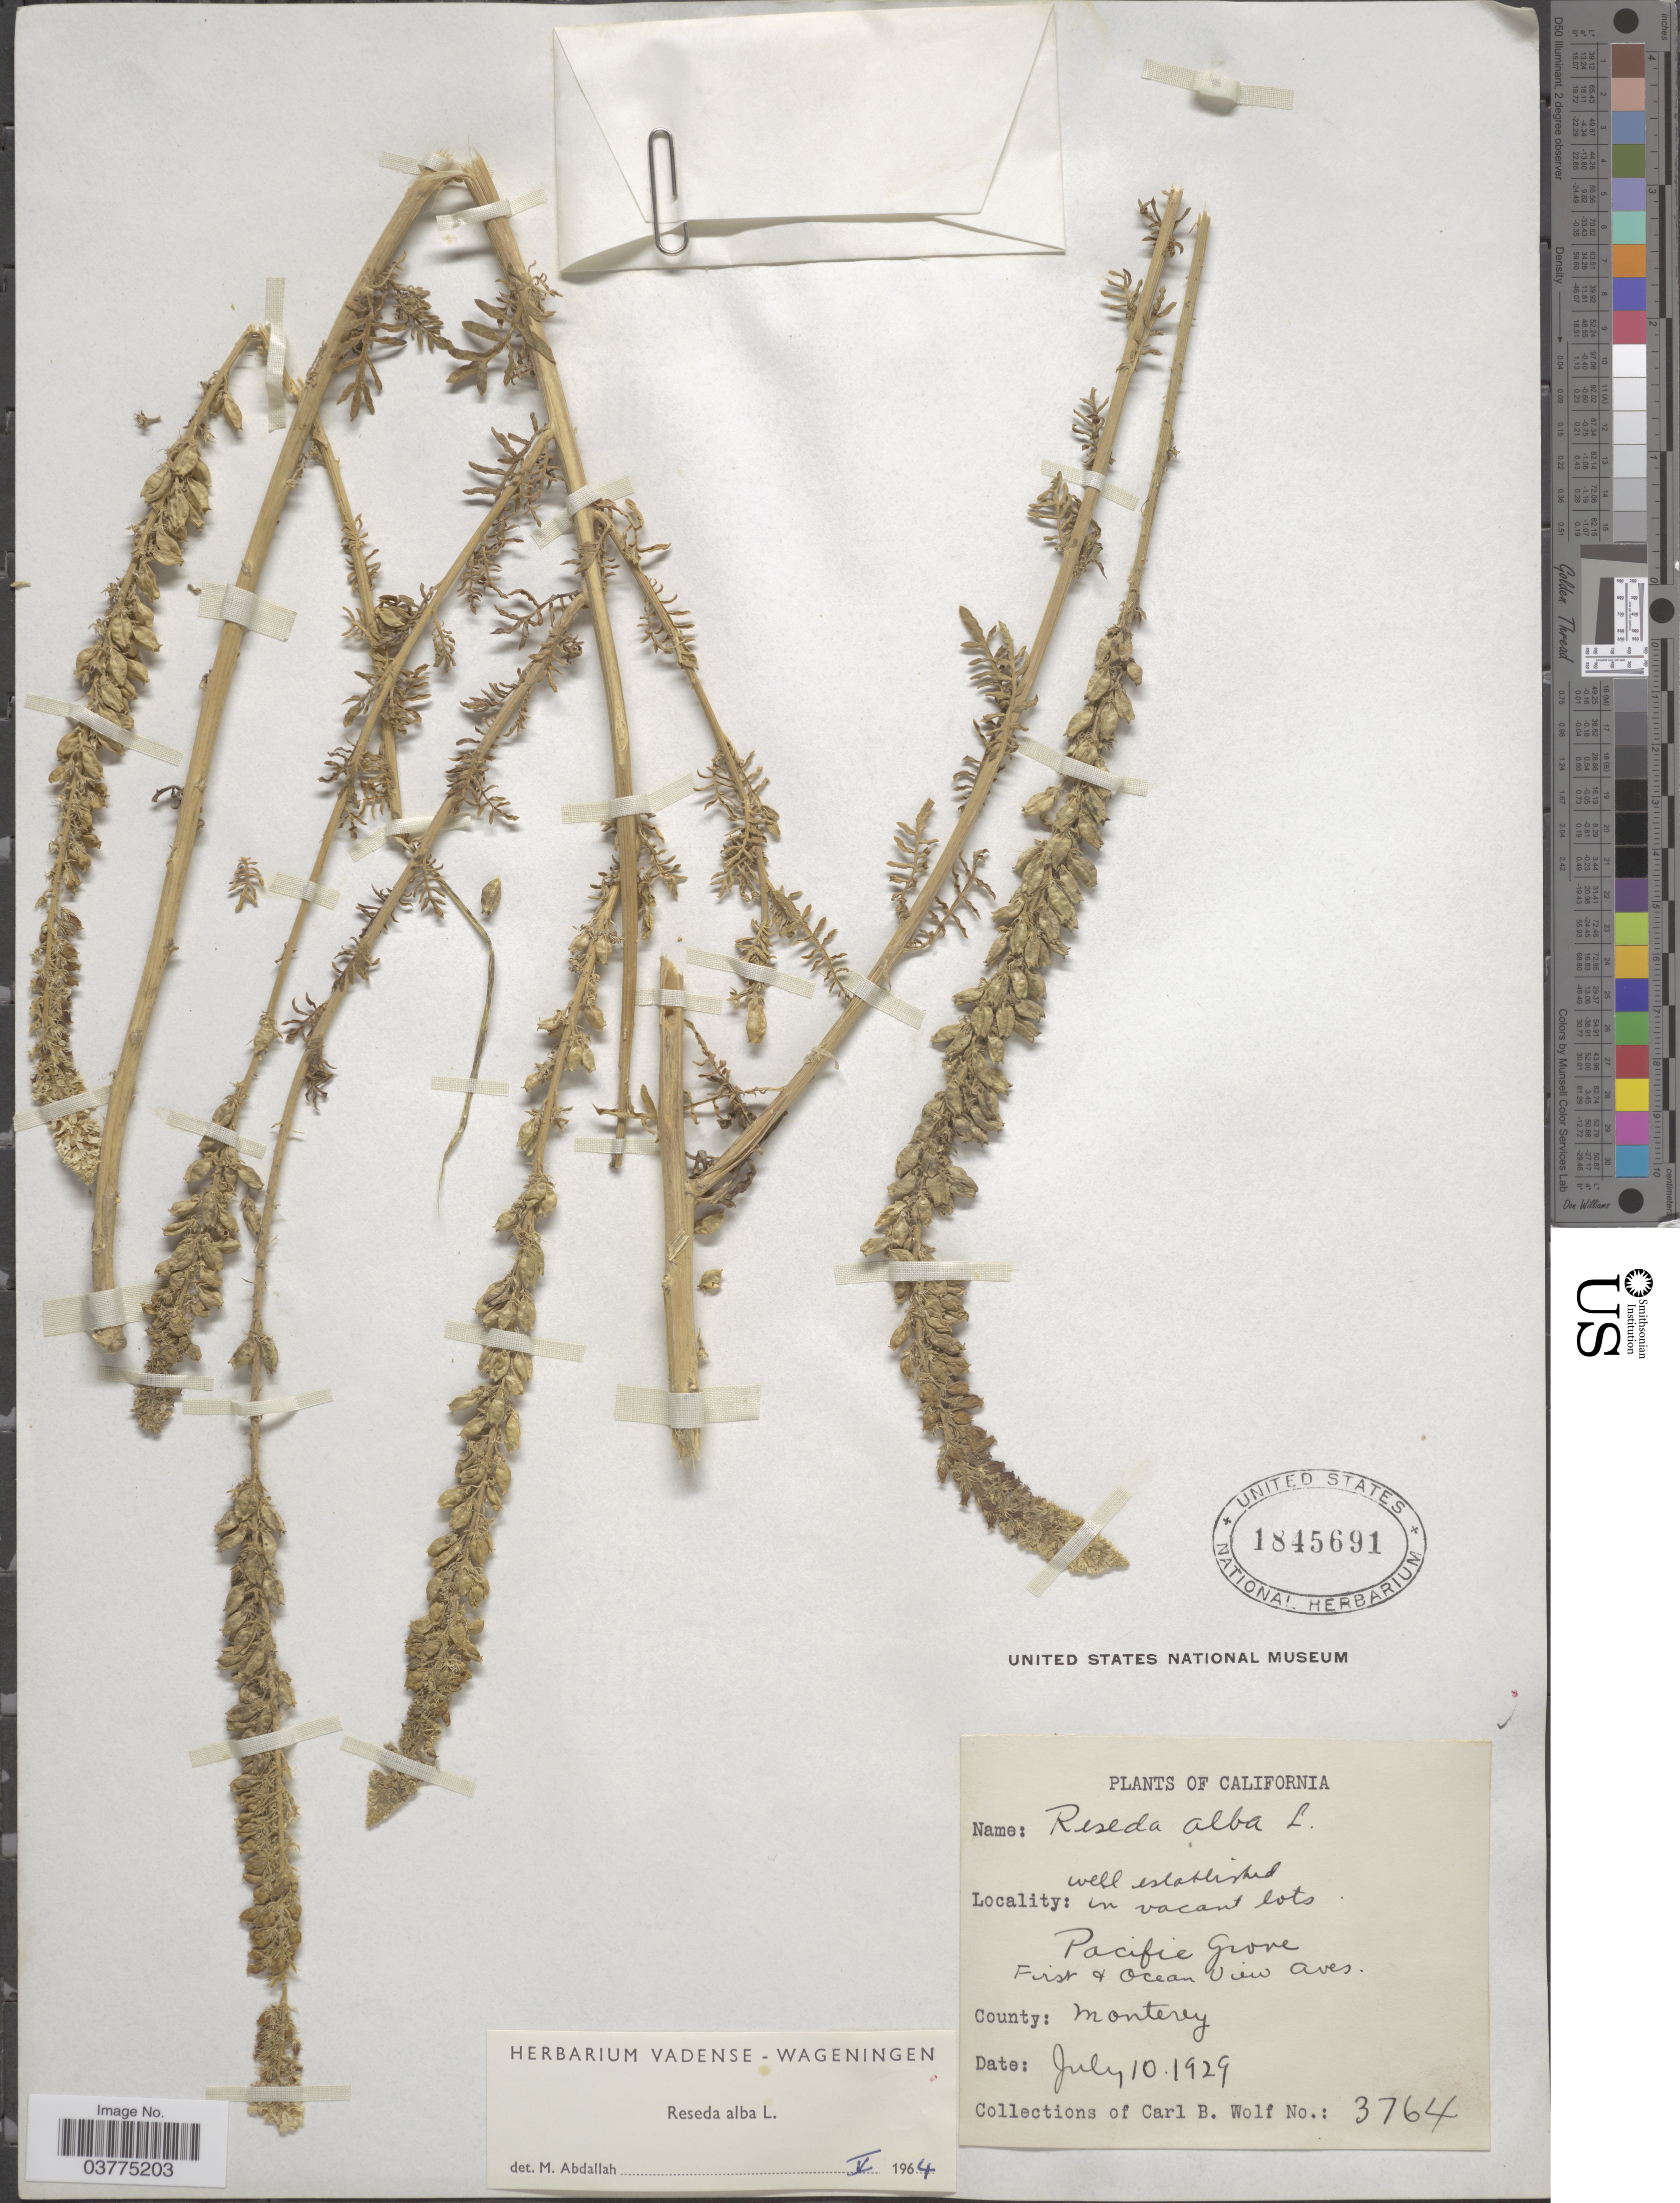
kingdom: Plantae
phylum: Tracheophyta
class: Magnoliopsida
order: Brassicales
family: Resedaceae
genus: Reseda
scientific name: Reseda alba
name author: L.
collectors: C. B. Wolf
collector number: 3764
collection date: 1929-07-10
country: United States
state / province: California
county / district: Monterey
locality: In vacant lots. Pacific Grove. Fist of Ocean View Aves. County: Monterey.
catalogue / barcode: US 1845691